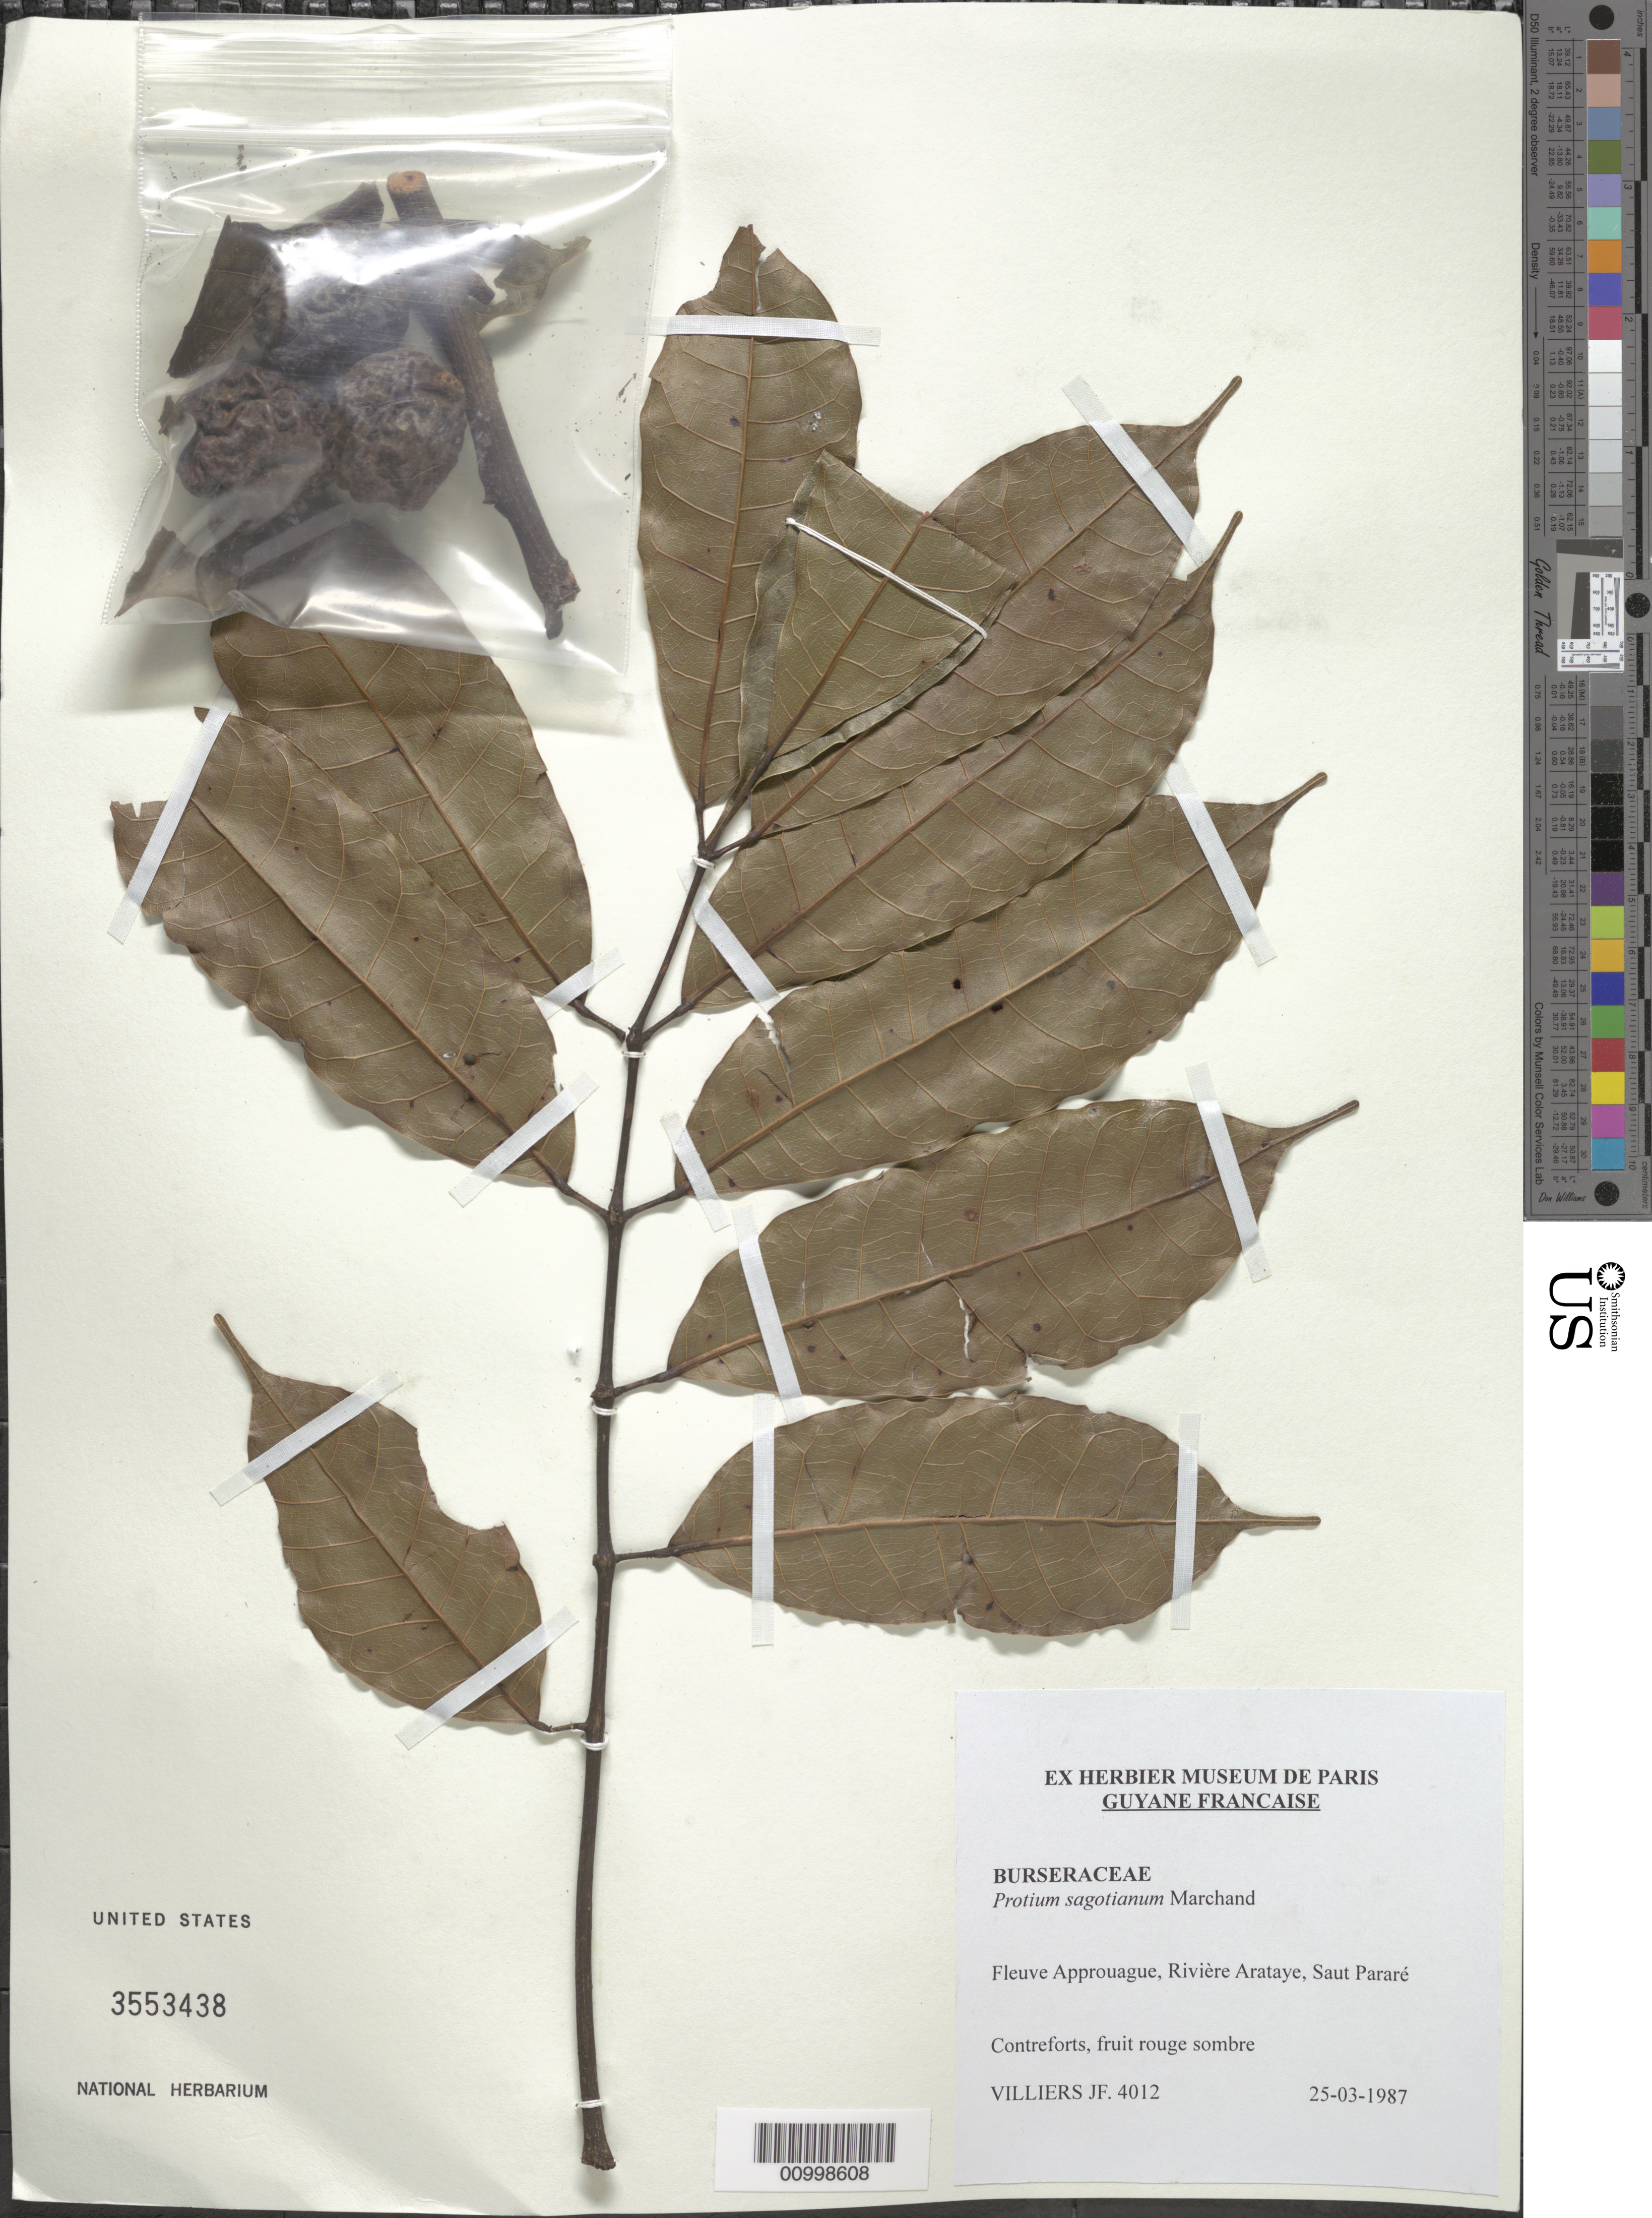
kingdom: Plantae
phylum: Tracheophyta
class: Magnoliopsida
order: Sapindales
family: Burseraceae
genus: Protium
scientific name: Protium sagotianum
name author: Marchand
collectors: J. Villiers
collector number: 4012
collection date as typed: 25-Mar-87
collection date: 1987-03-25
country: French Guiana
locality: Fleuve Approuague, Riviere Arataye, Saut Pararé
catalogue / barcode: US 3553438